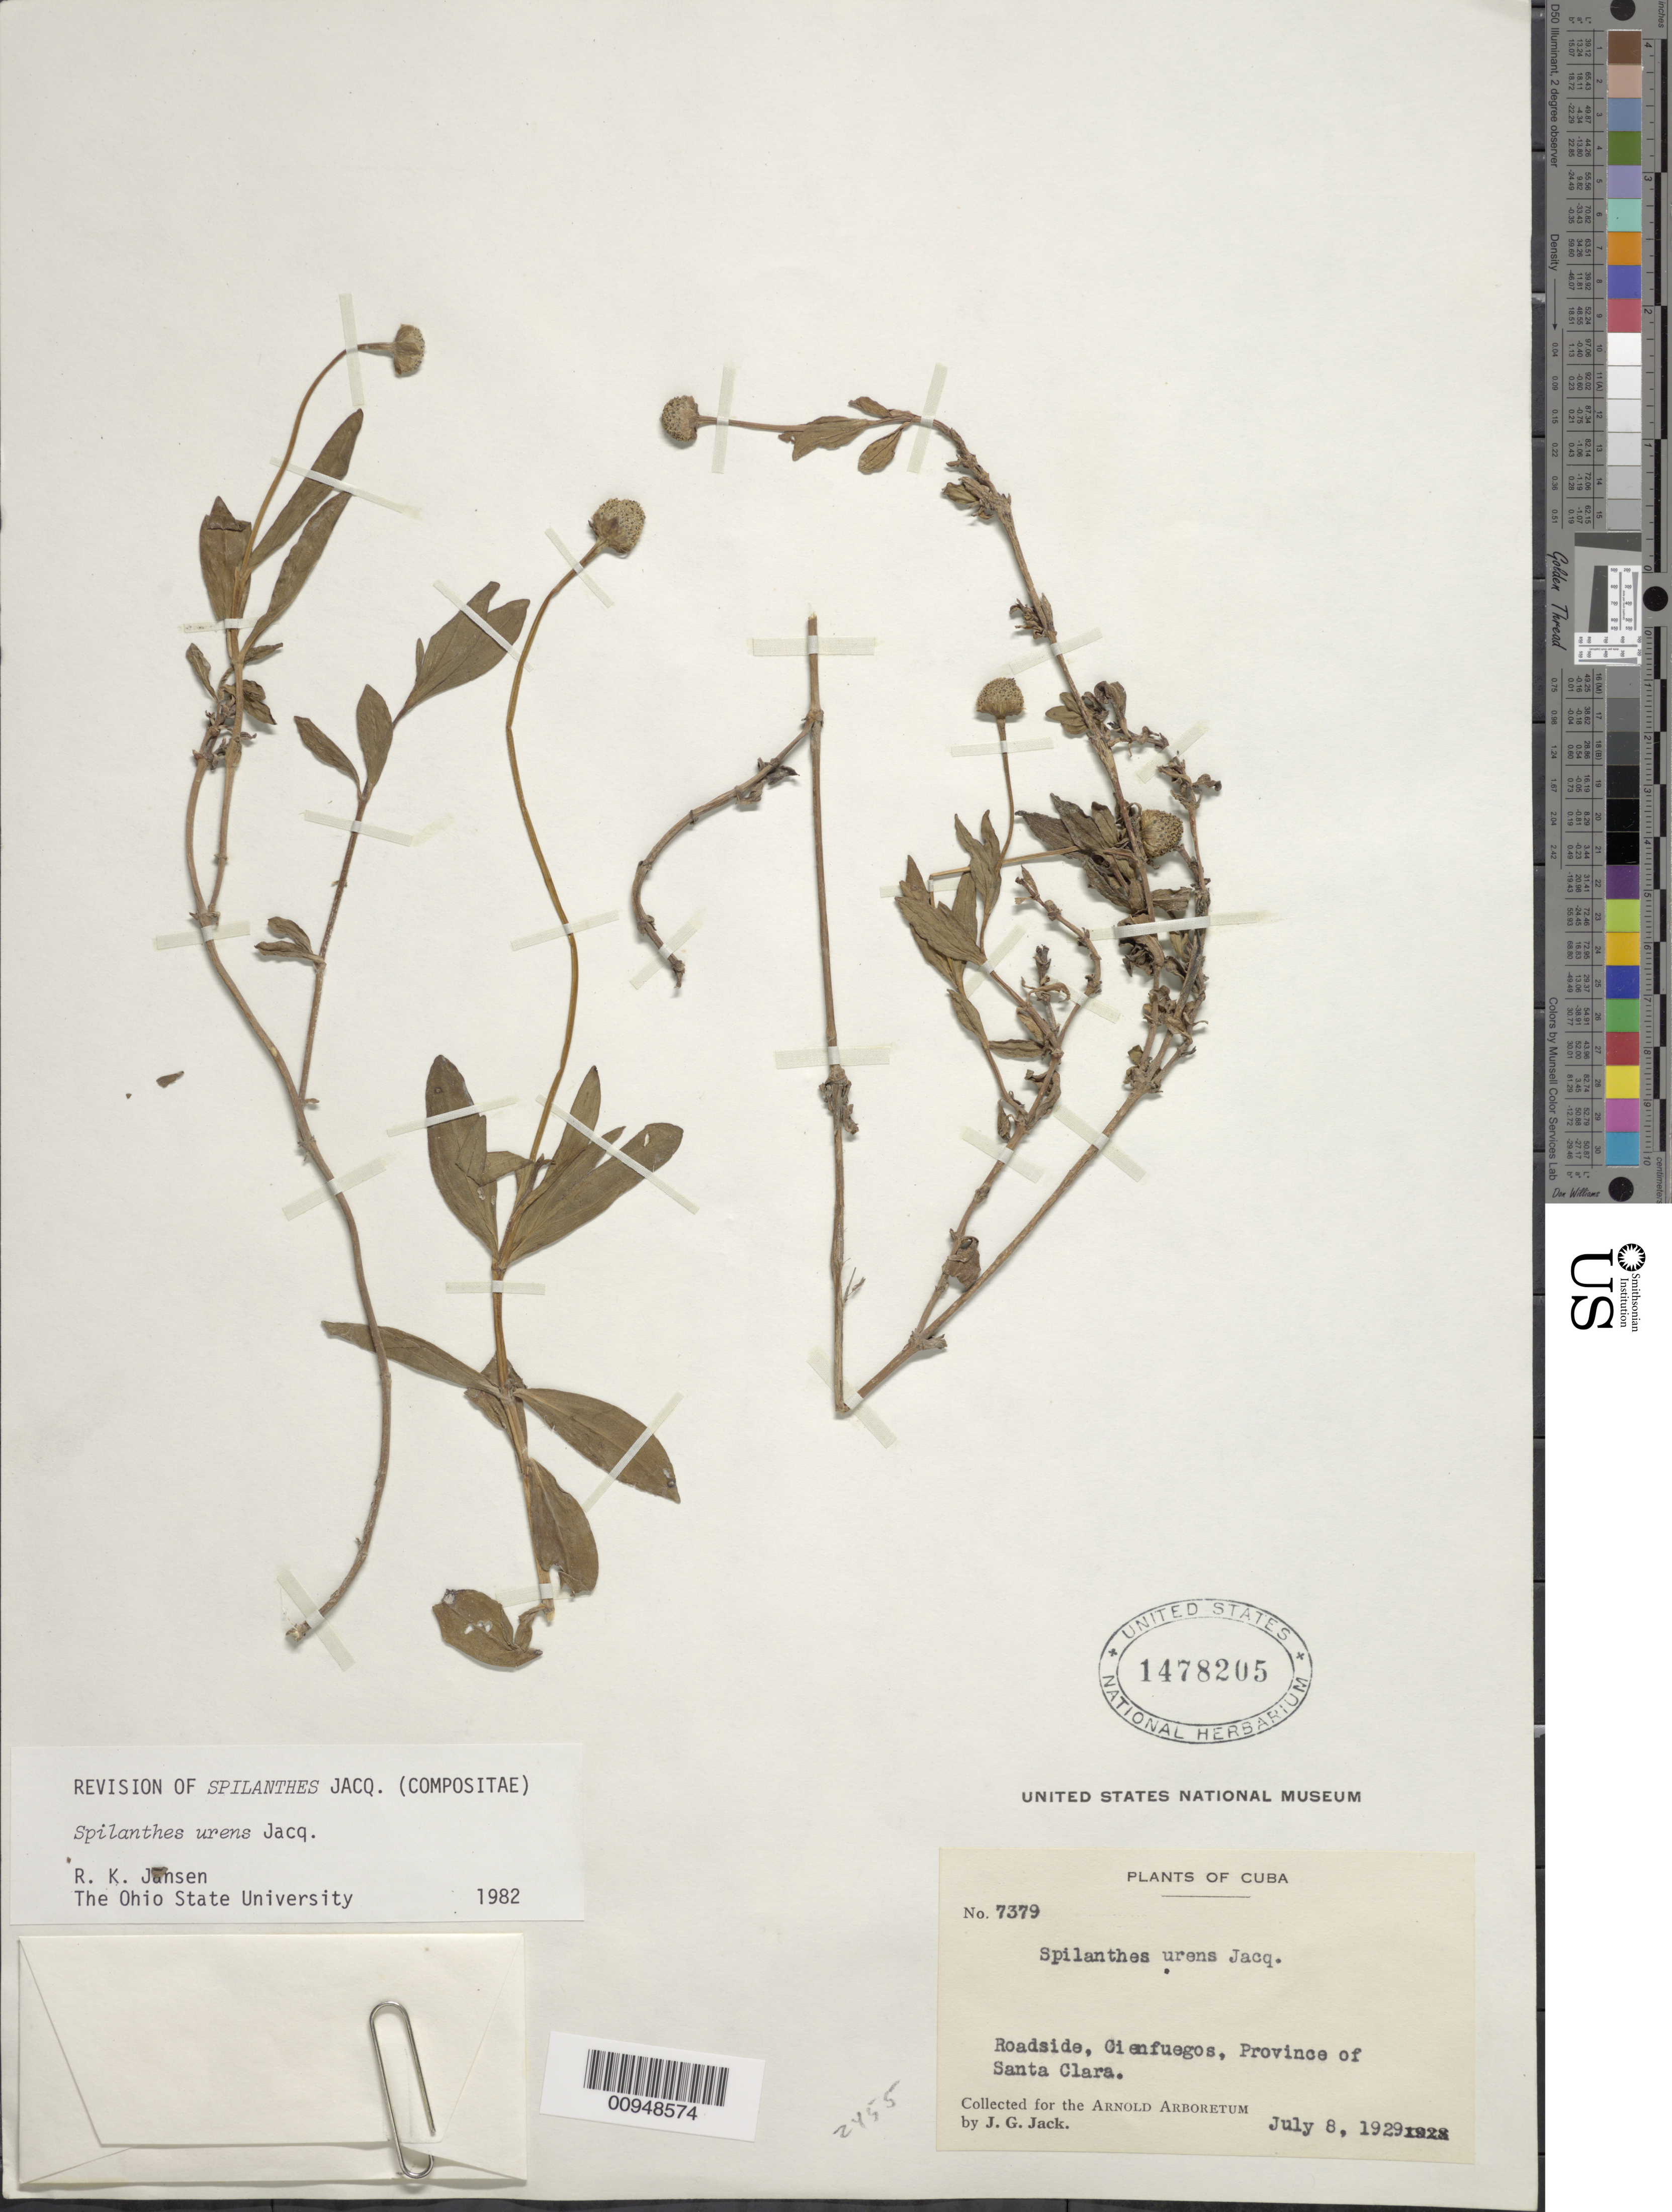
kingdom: Plantae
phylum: Tracheophyta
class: Magnoliopsida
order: Asterales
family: Asteraceae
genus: Spilanthes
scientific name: Spilanthes urens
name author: Jacq.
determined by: Jansen, R. K.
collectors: J. G. Jack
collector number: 7379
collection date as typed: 08 Jul 1929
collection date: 1929-07-08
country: Cuba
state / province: Las Villas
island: Cuba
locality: Cienfuegos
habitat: Roadside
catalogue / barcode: US 1478205